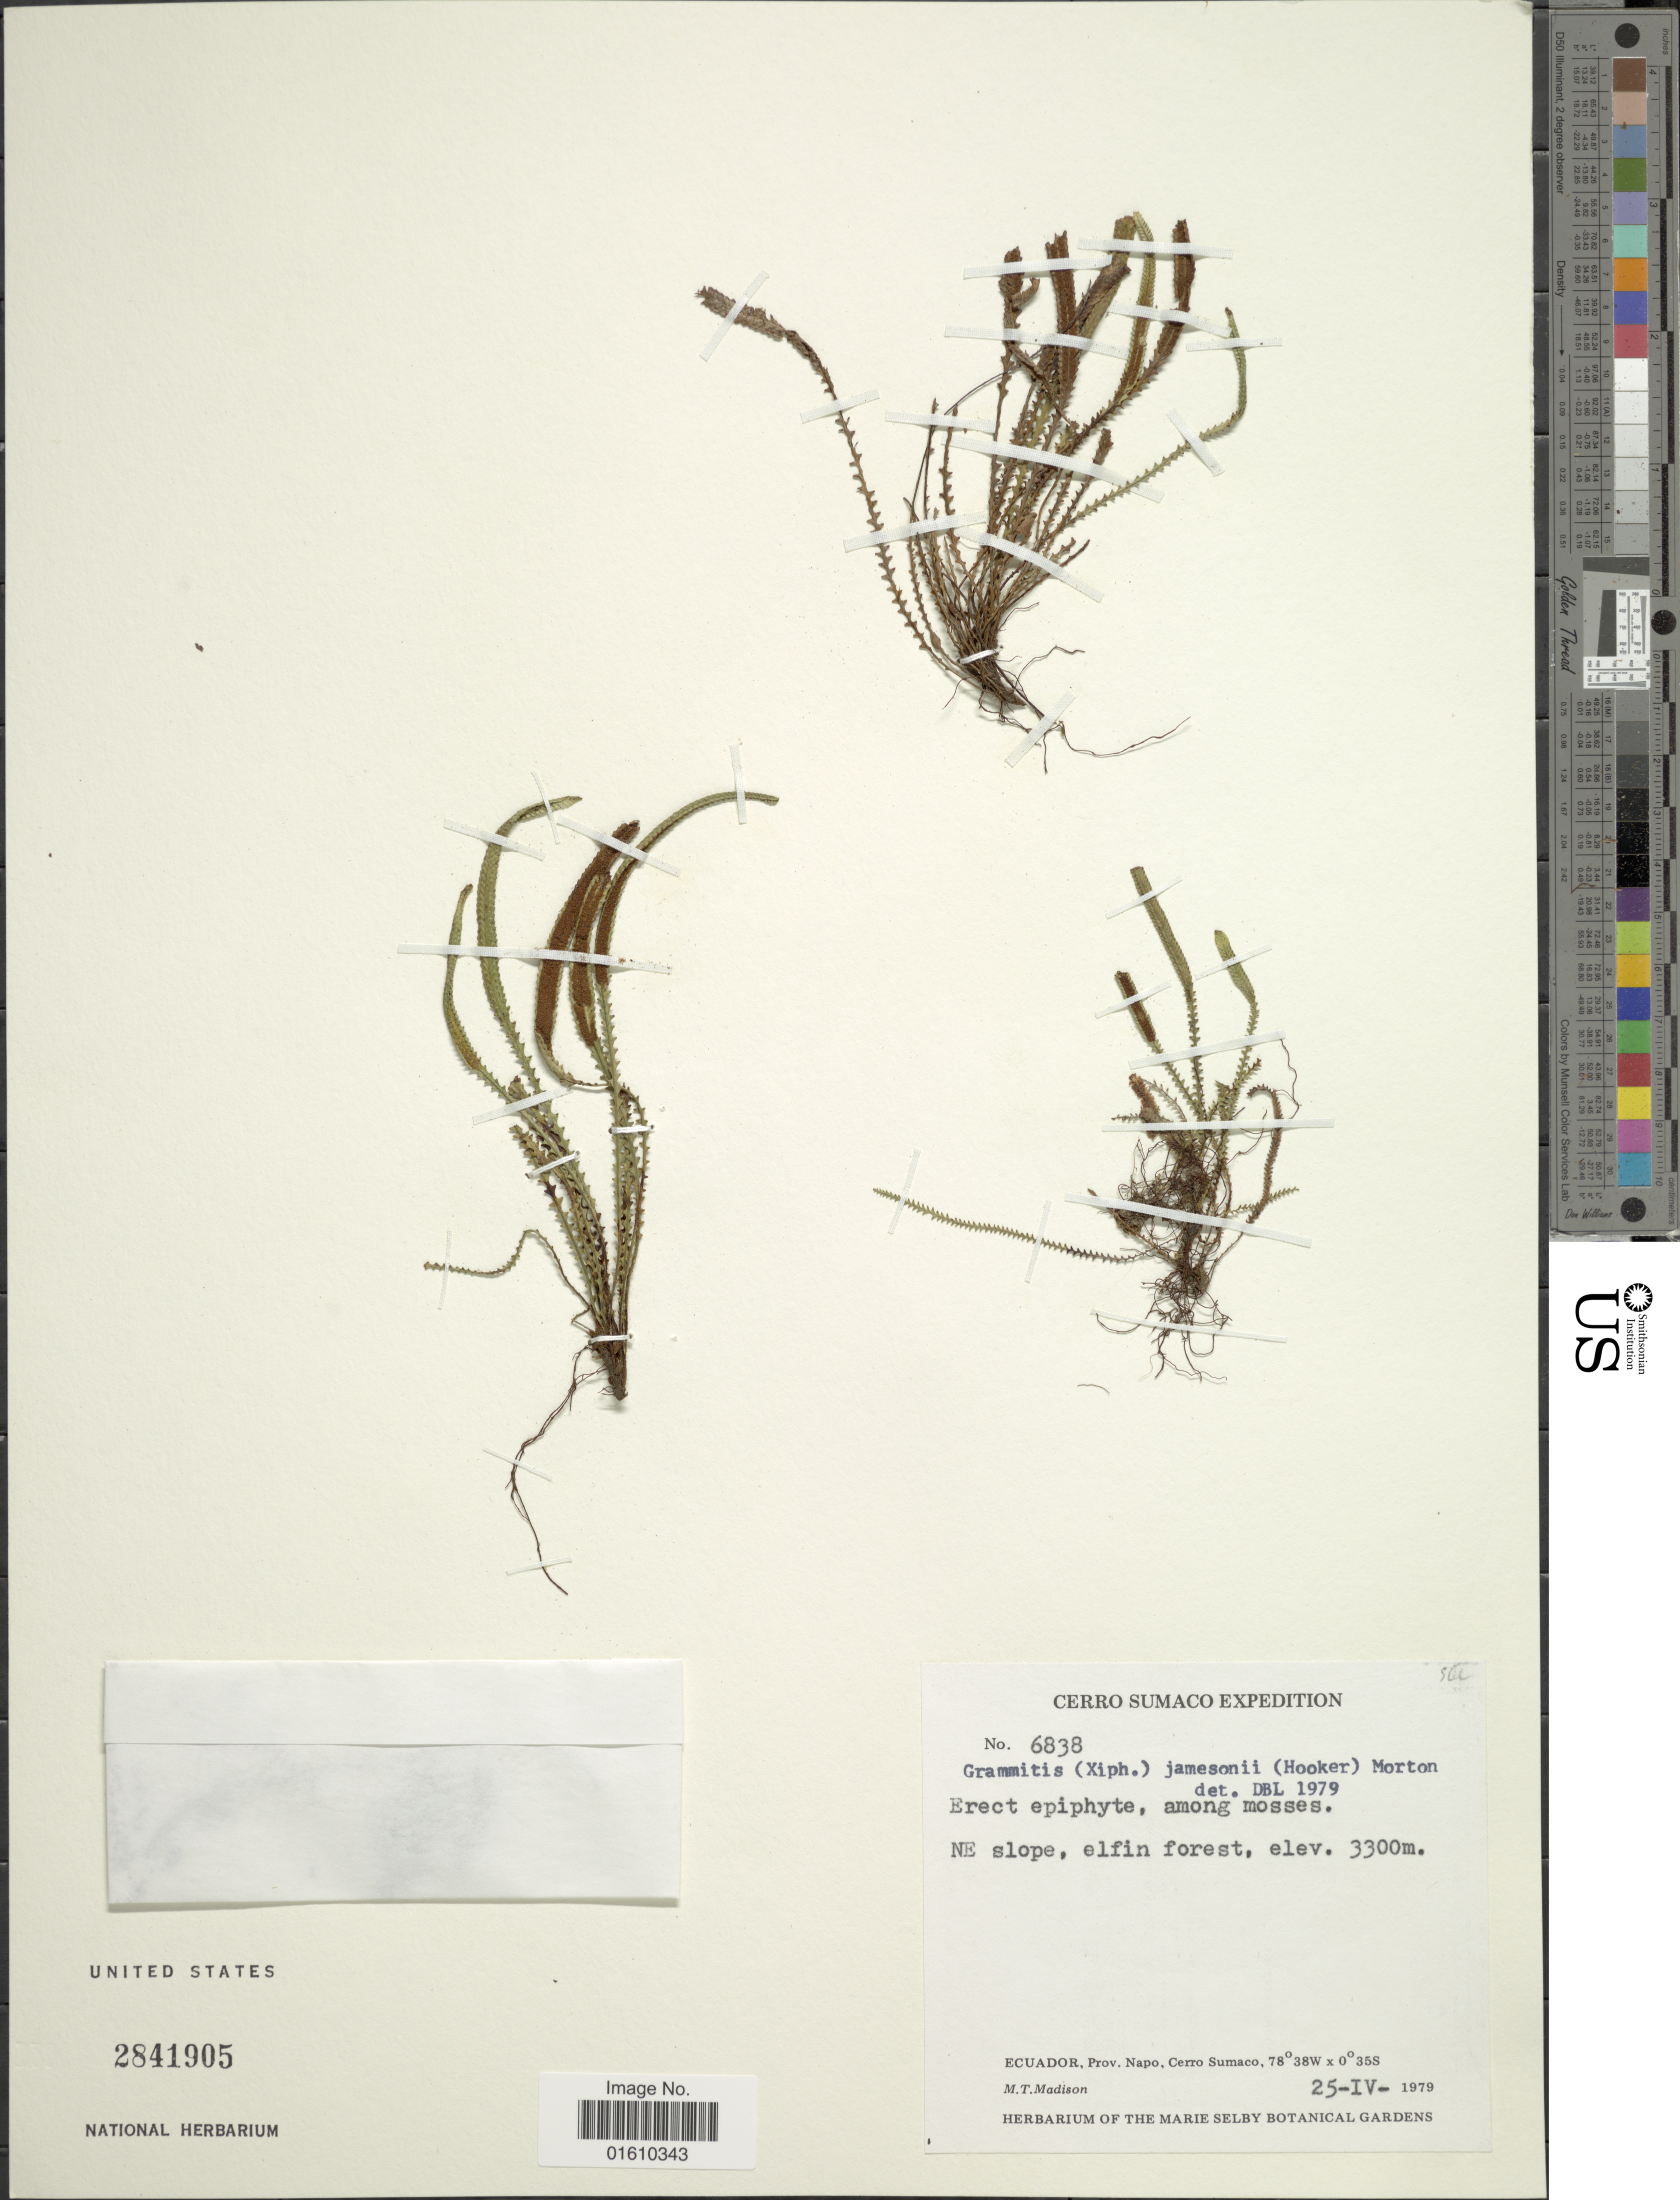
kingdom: Plantae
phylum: Tracheophyta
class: Polypodiopsida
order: Polypodiales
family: Polypodiaceae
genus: Stenogrammitis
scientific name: Stenogrammitis jamesonii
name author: (Hook.) Labiak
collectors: M. T. Madison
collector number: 6838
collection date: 1979-04-25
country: Ecuador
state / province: Napo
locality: NE slope, elfin forest, Cerro Sumaco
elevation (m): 3300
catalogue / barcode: US 2841905